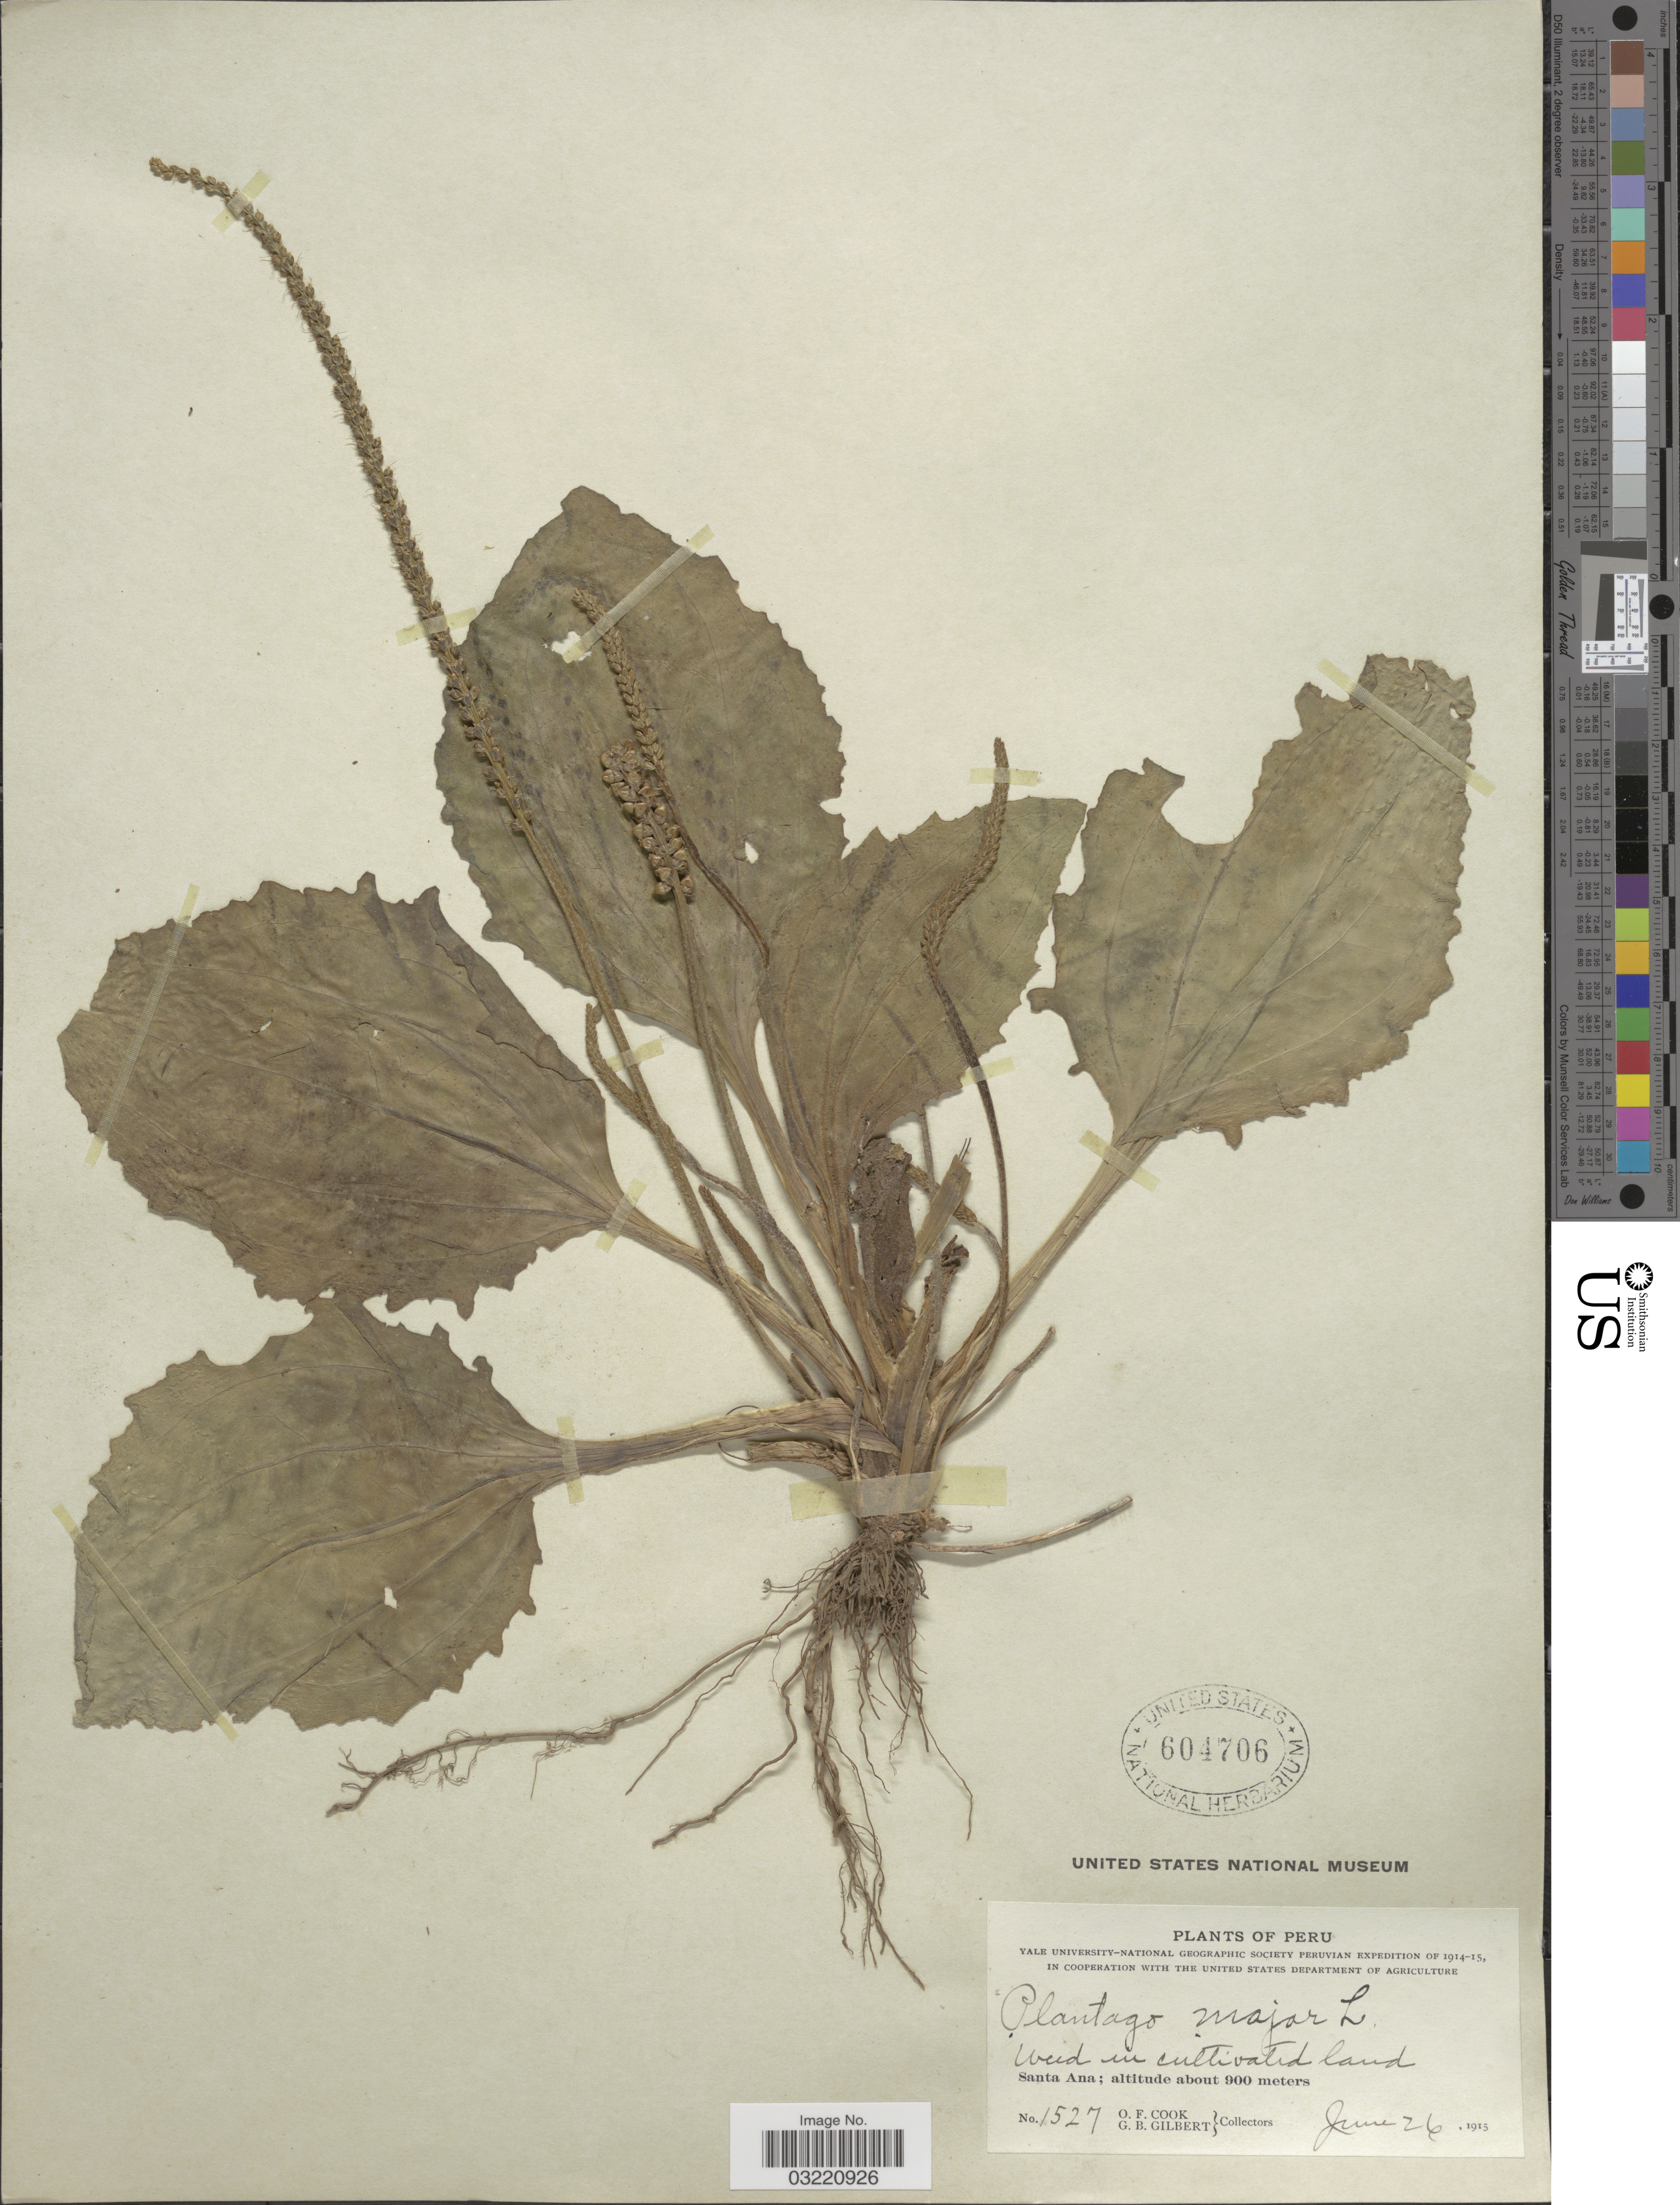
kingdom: Plantae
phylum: Tracheophyta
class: Magnoliopsida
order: Lamiales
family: Plantaginaceae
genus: Plantago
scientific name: Plantago major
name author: L.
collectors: O. F. Cook & G. B. Gilbert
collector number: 1527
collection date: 1915-06-26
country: Peru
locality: Santa Ana.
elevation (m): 900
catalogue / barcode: US 604706